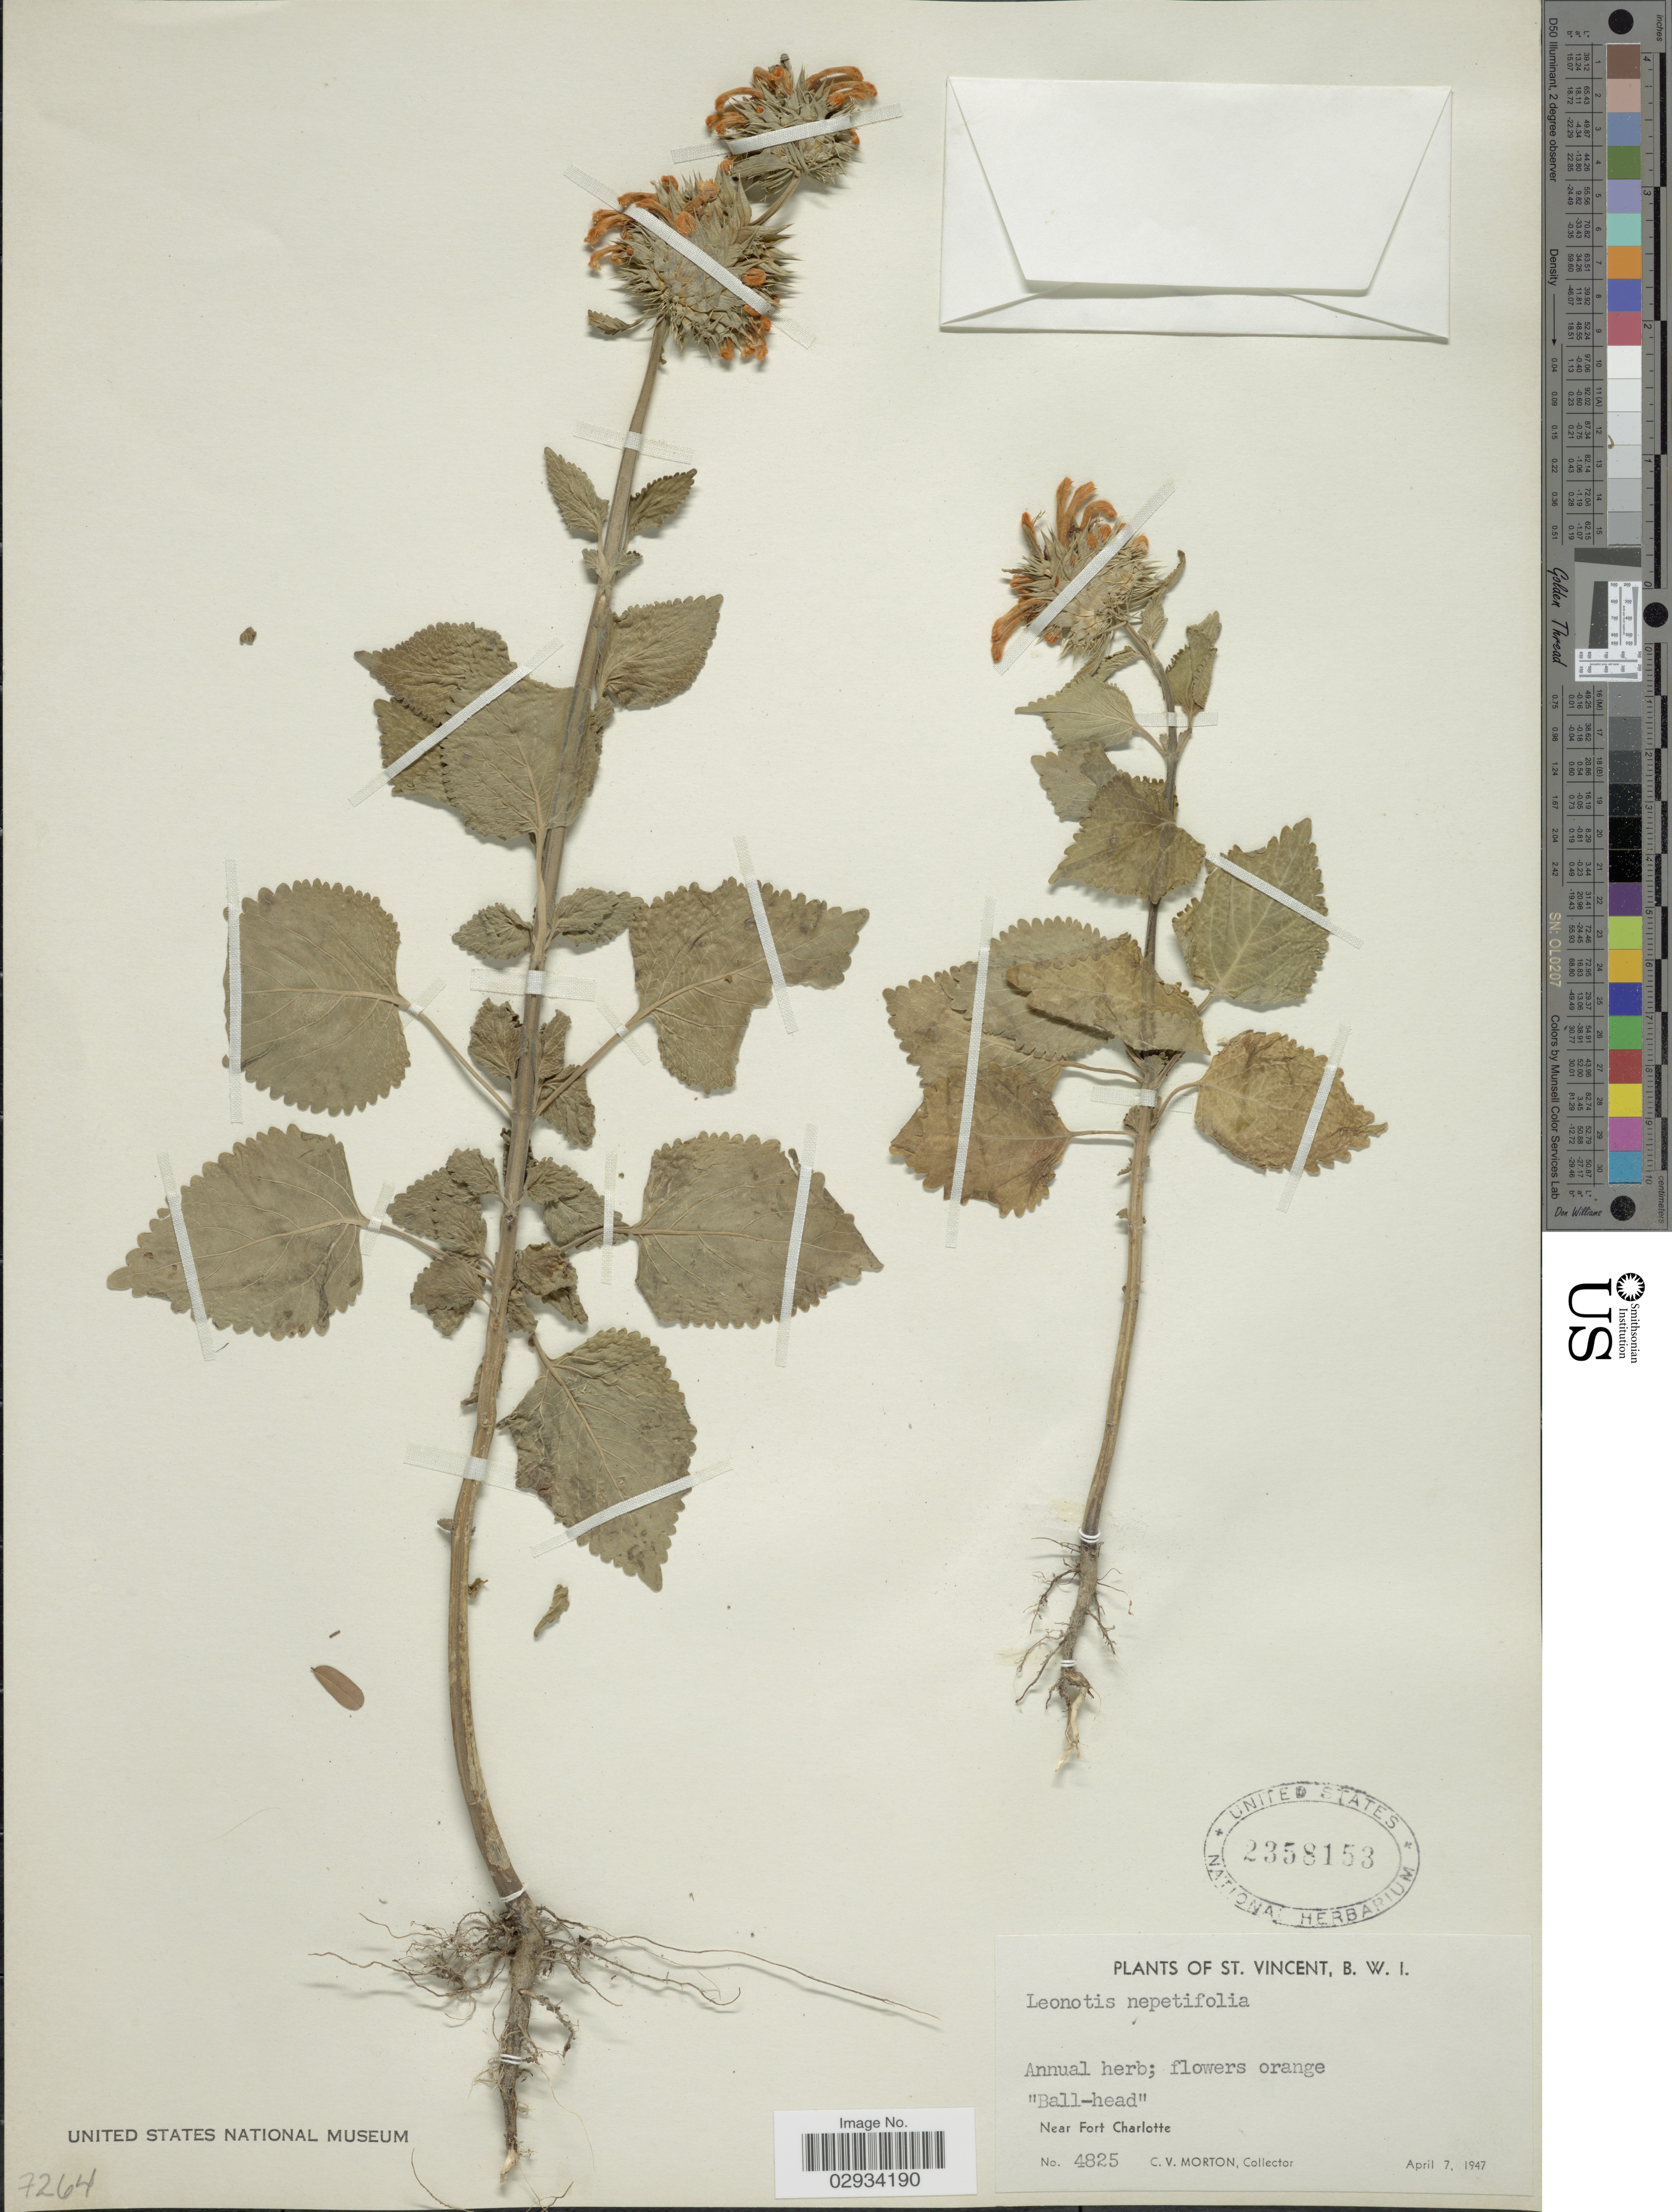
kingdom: Plantae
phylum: Tracheophyta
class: Magnoliopsida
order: Lamiales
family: Lamiaceae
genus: Leonotis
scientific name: Leonotis nepetifolia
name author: (L.) R. Br.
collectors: C. V. Morton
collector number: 4825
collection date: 1947-04-07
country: St. Vincent - Grenadines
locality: St. Vincent, B.W.I. Near Fort Charlotte.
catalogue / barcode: US 2358153